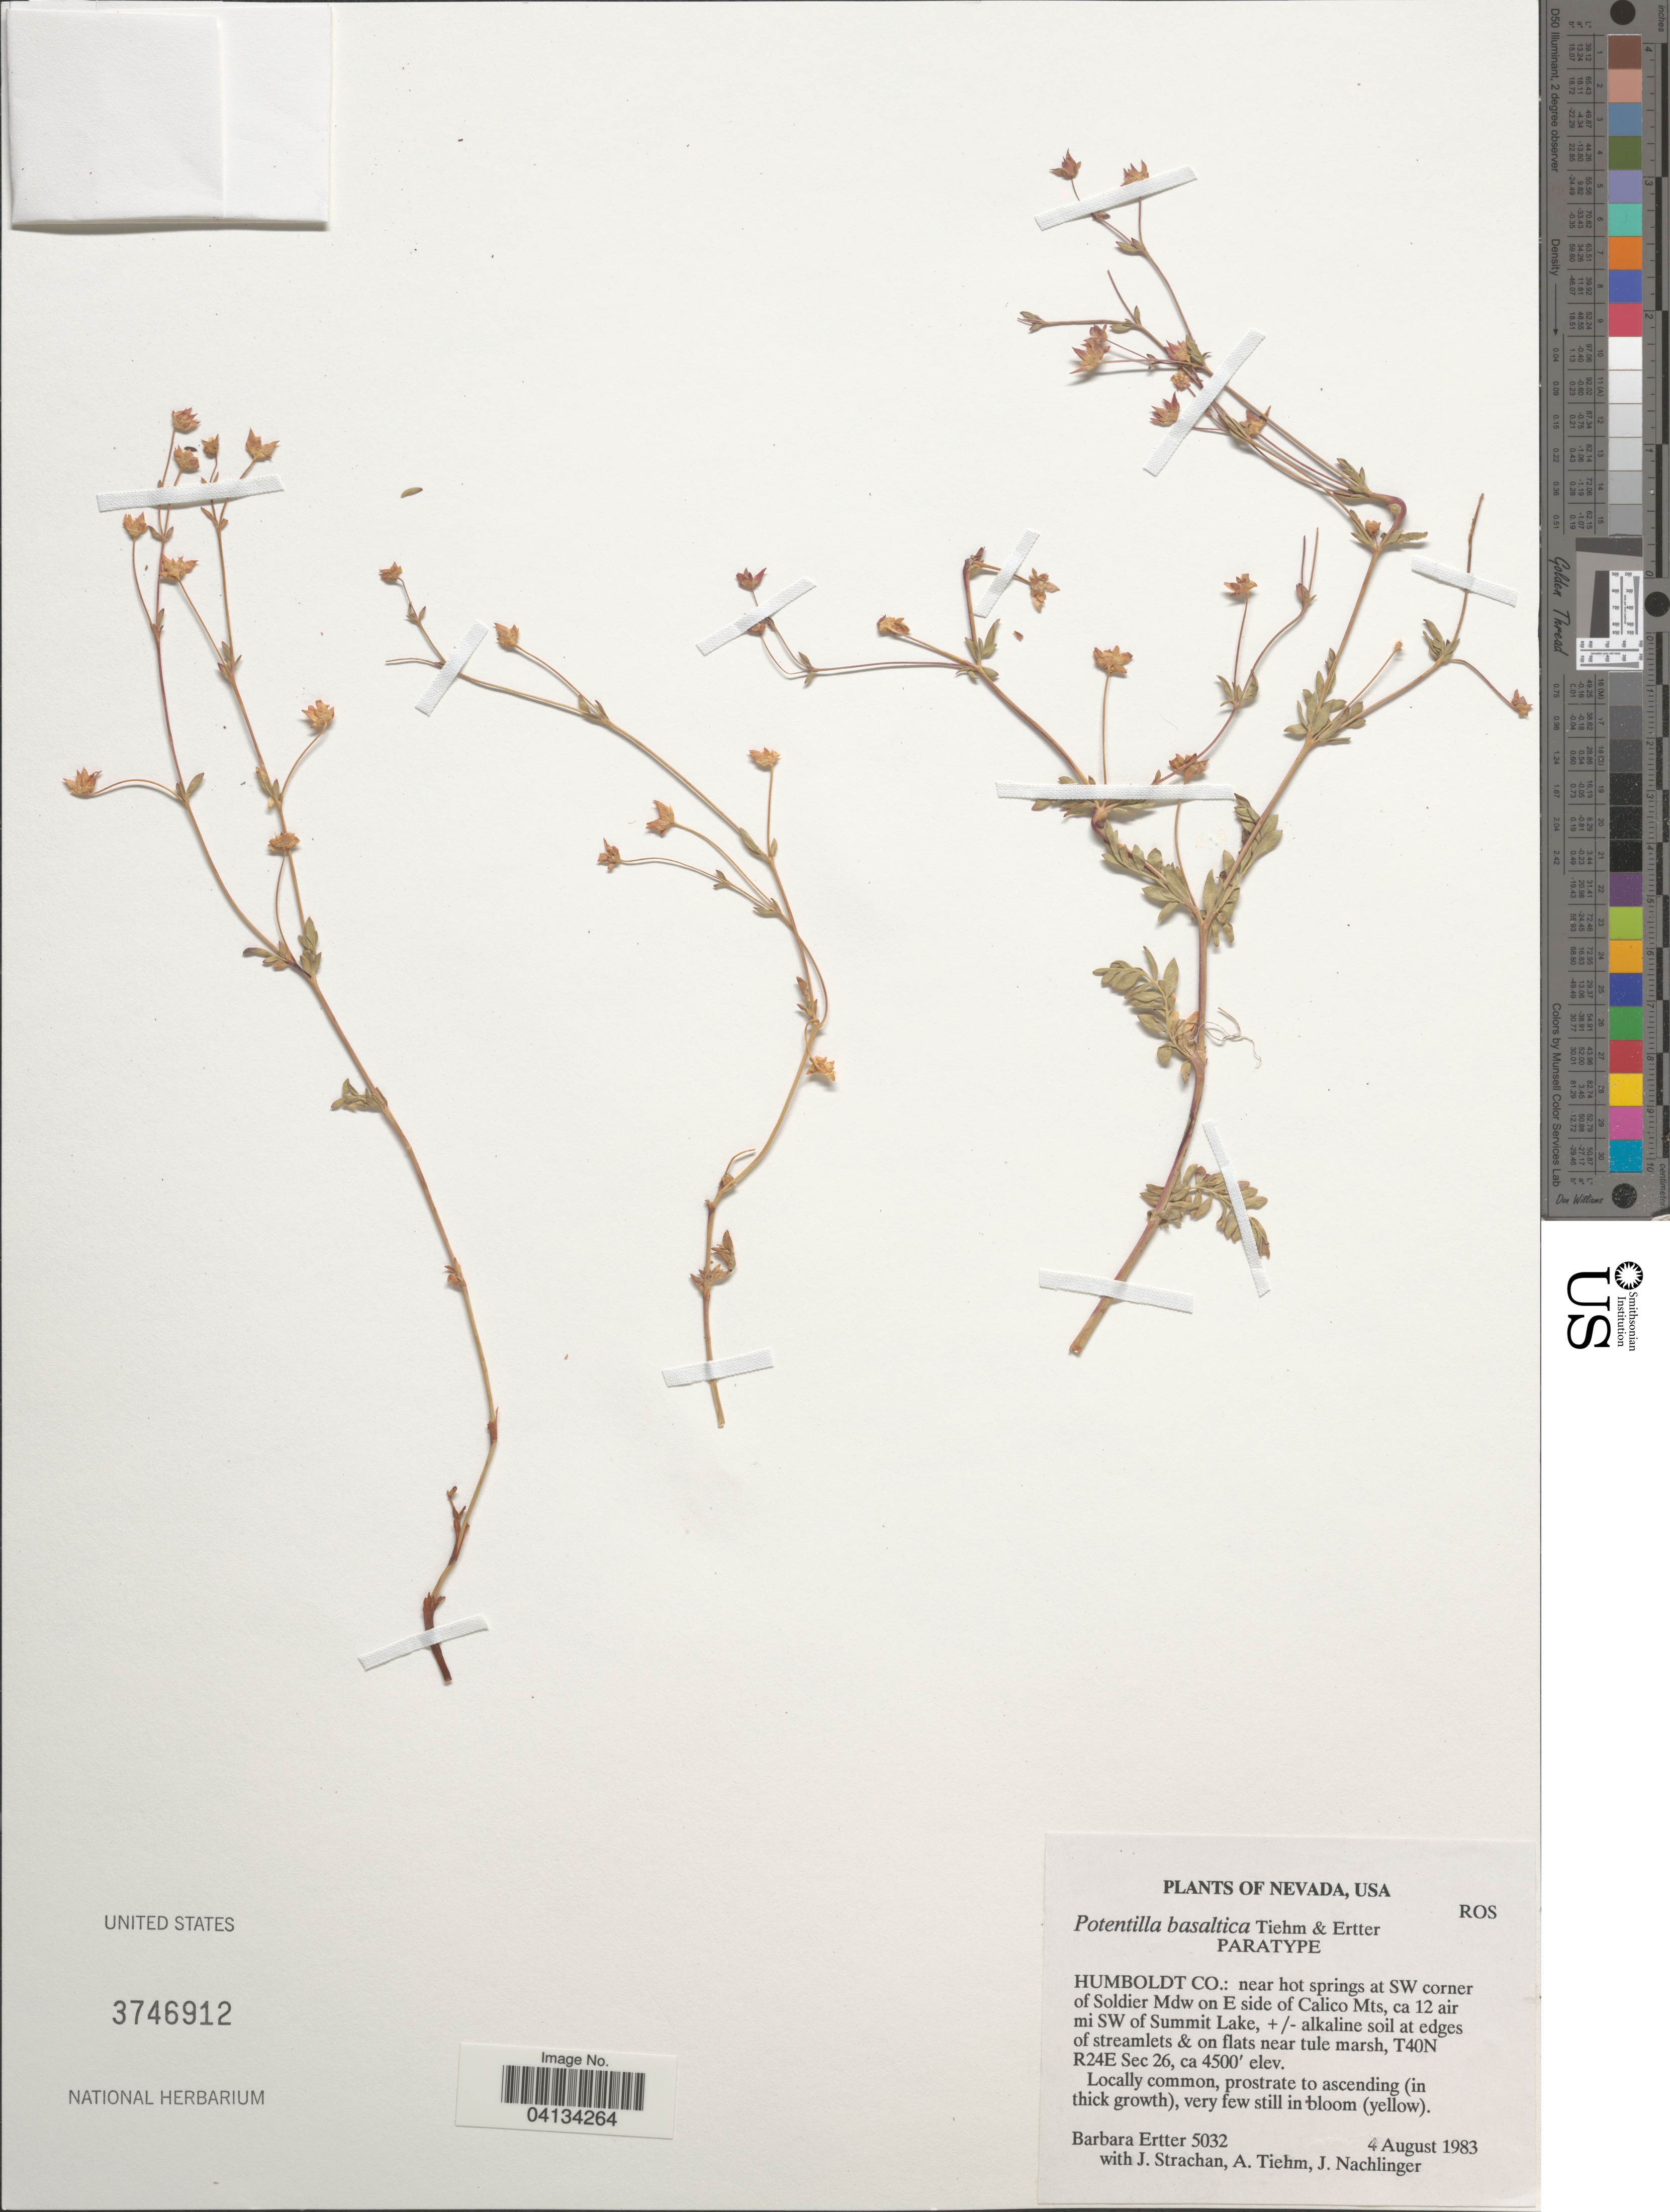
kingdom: Plantae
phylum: Tracheophyta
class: Magnoliopsida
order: Rosales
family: Rosaceae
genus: Potentilla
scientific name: Potentilla basaltica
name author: Tiehm & Ertter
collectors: B. Ertter, J. Strachan, A. Tiehm & J. Nachlinger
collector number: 5032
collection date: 1983-08-04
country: United States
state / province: Nevada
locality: Humboldt Co.: near hot springs at SW corner of Soldier Mdw on E side of Calico Mts, ca 12 air mi SW of Summit lake, +/- alkaline soil at edges of streamlets & on flats near tule marsh, T40N R24E Sec 26.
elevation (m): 1372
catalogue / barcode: US 3746912